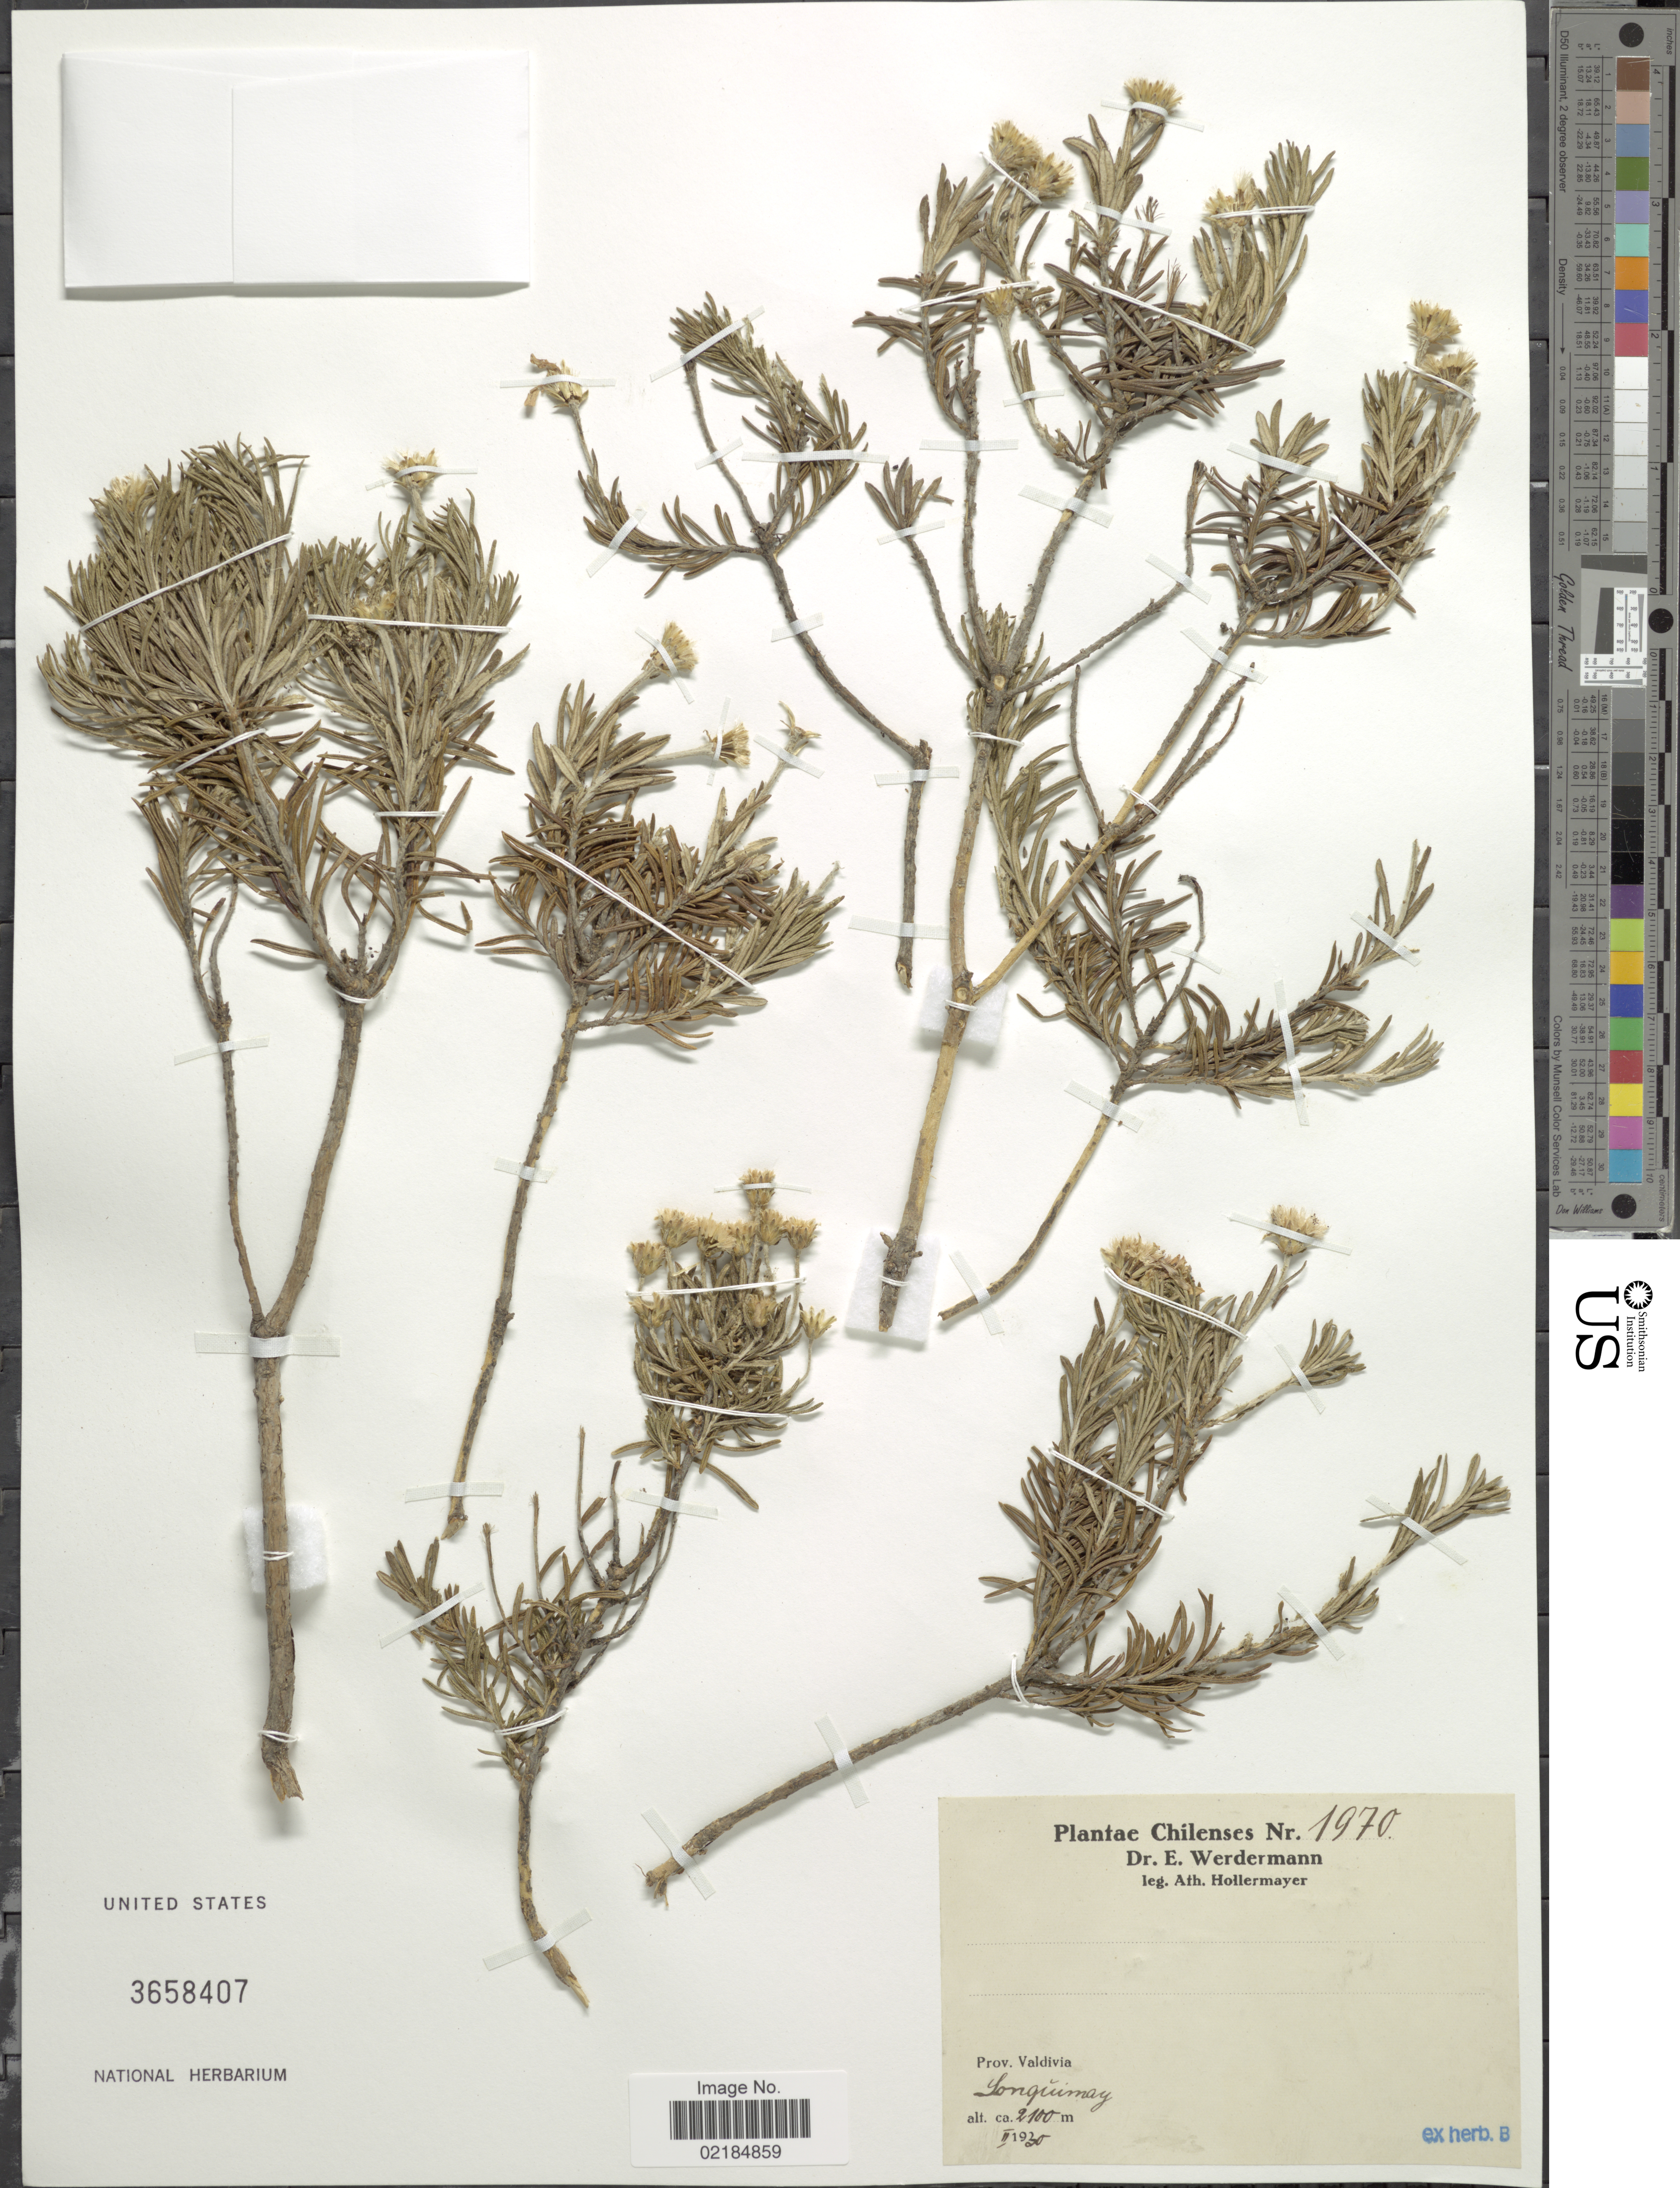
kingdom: Plantae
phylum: Tracheophyta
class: Magnoliopsida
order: Asterales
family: Asteraceae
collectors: A. Hollermayer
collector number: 1970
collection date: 1930-02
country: Chile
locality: Chilenses. Prov. Valdivia. Lonquimay.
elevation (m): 2100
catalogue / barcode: US 3658407